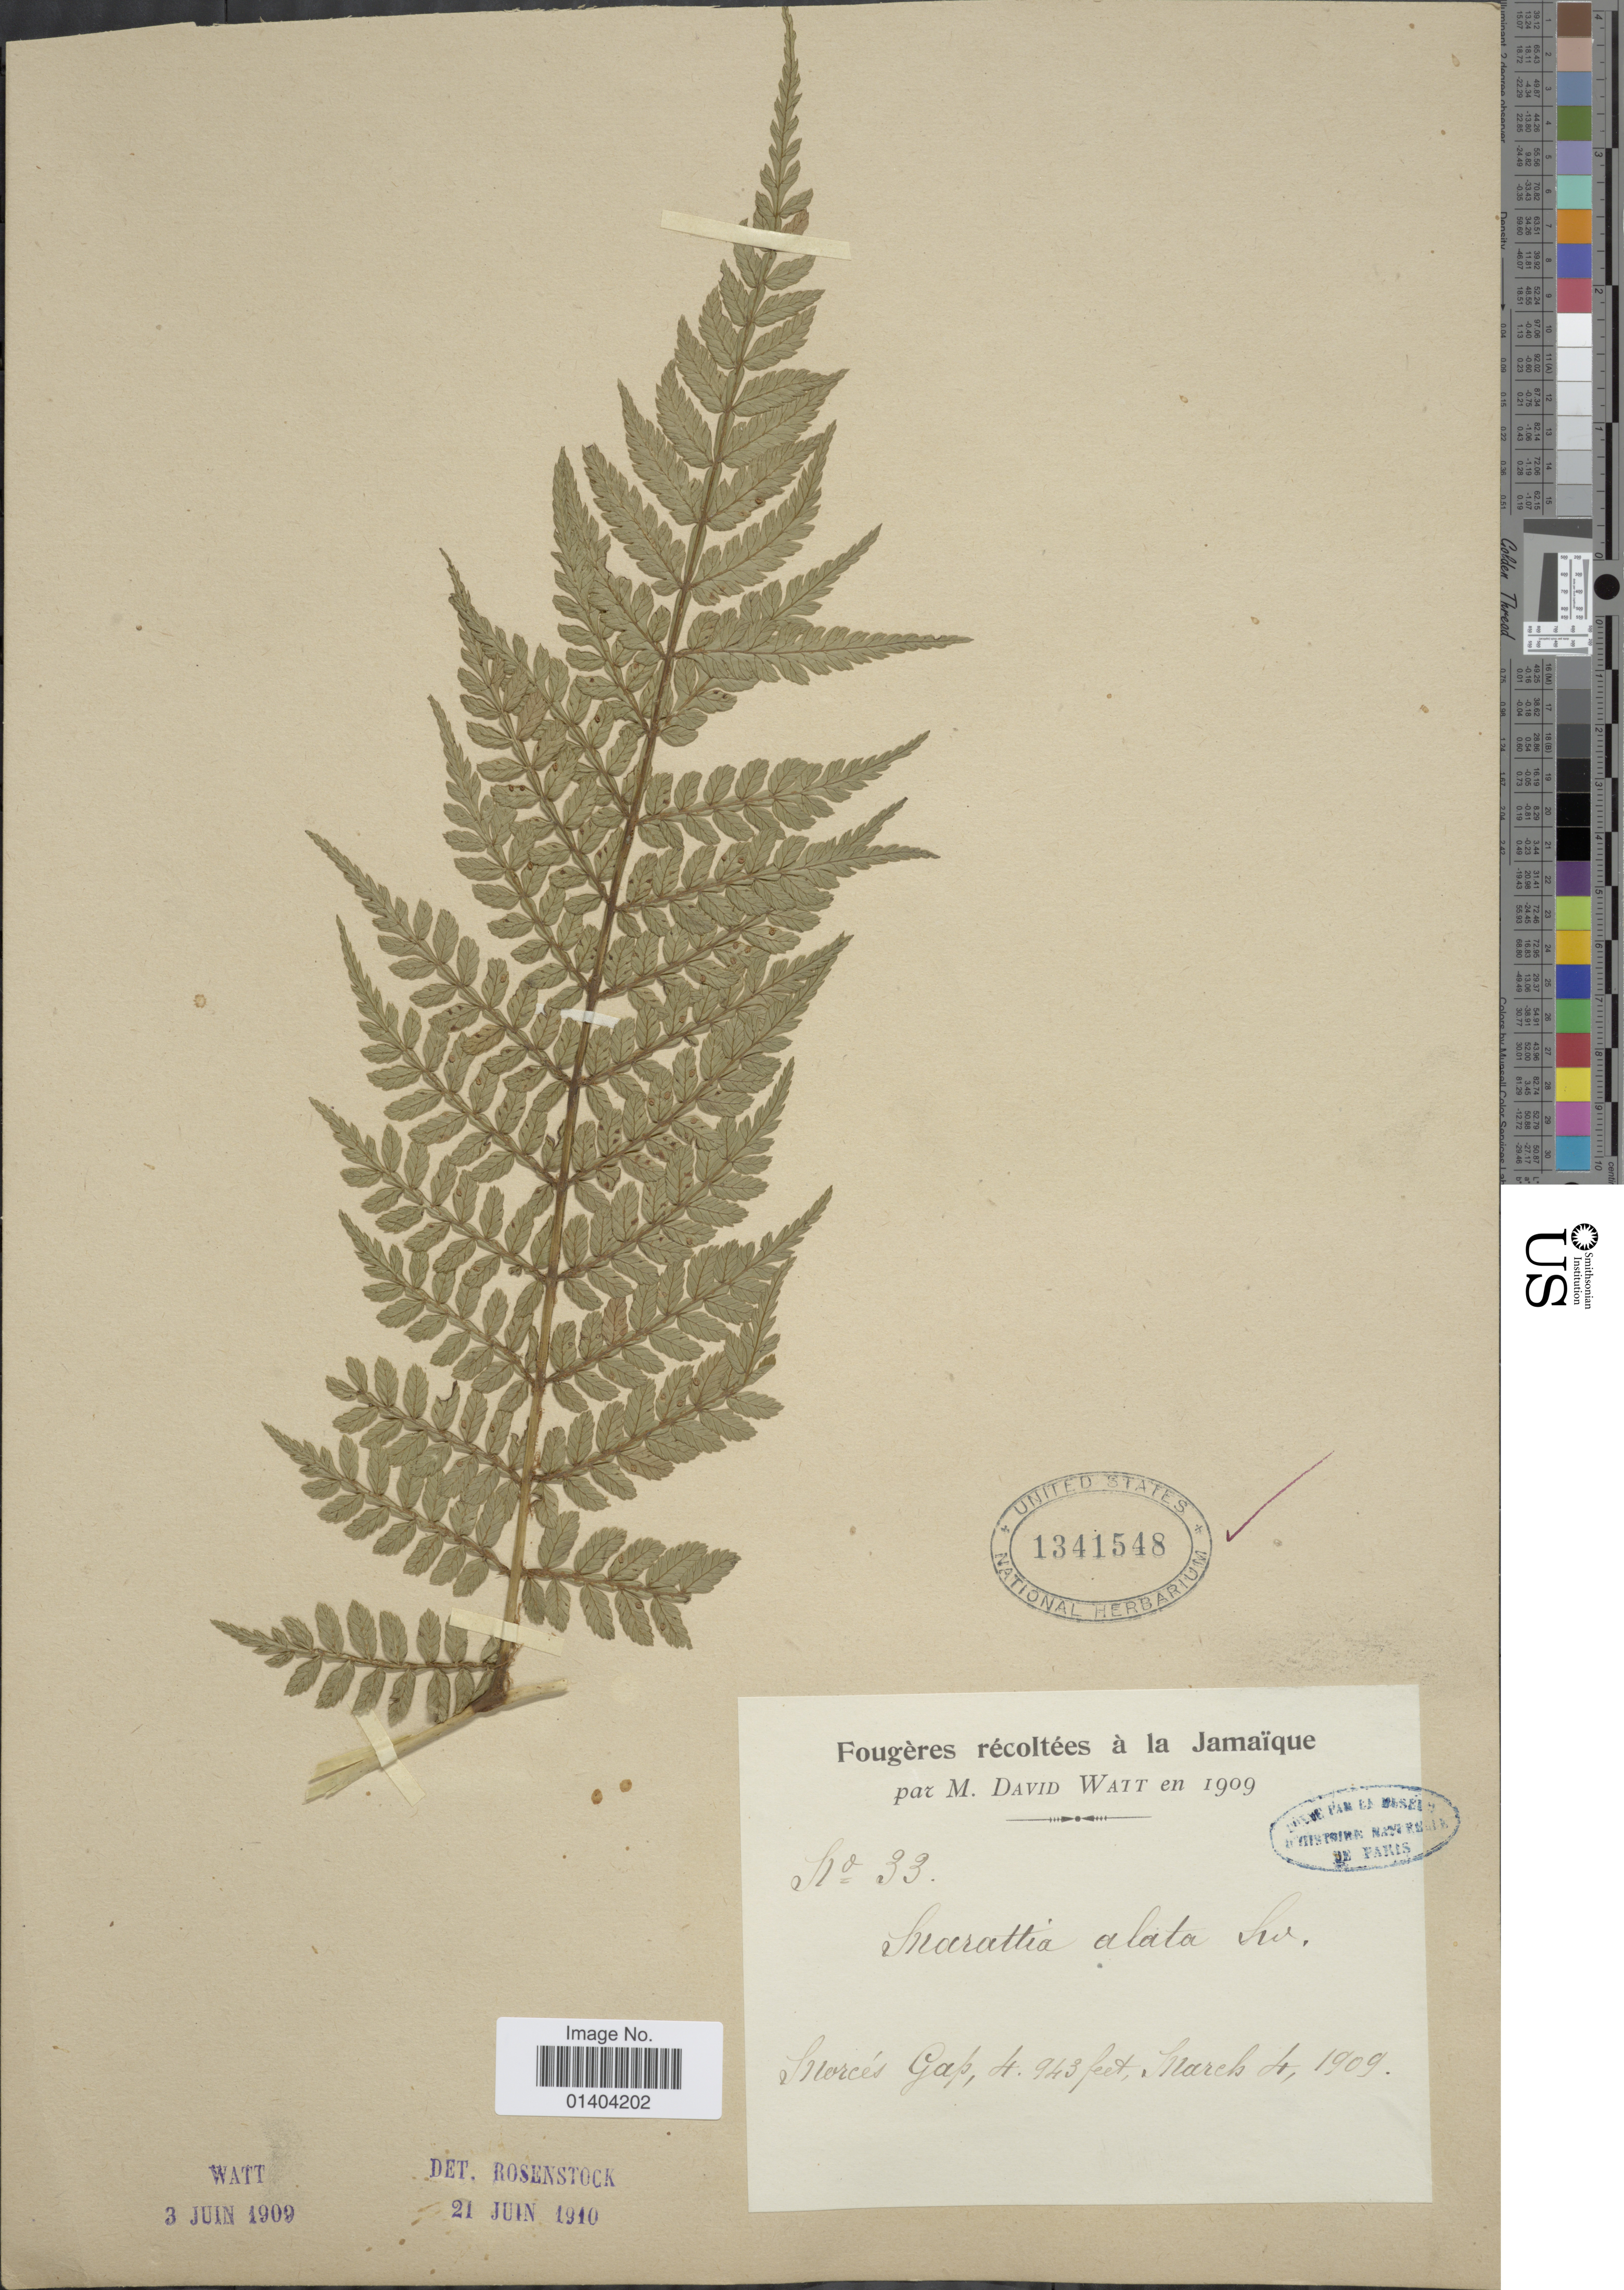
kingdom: Plantae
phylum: Tracheophyta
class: Polypodiopsida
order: Marattiales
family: Marattiaceae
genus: Marattia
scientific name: Marattia alata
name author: Sw.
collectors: M. Watt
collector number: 33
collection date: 1909-03-04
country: Jamaica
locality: Morces Gap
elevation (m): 1507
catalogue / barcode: US 1341548